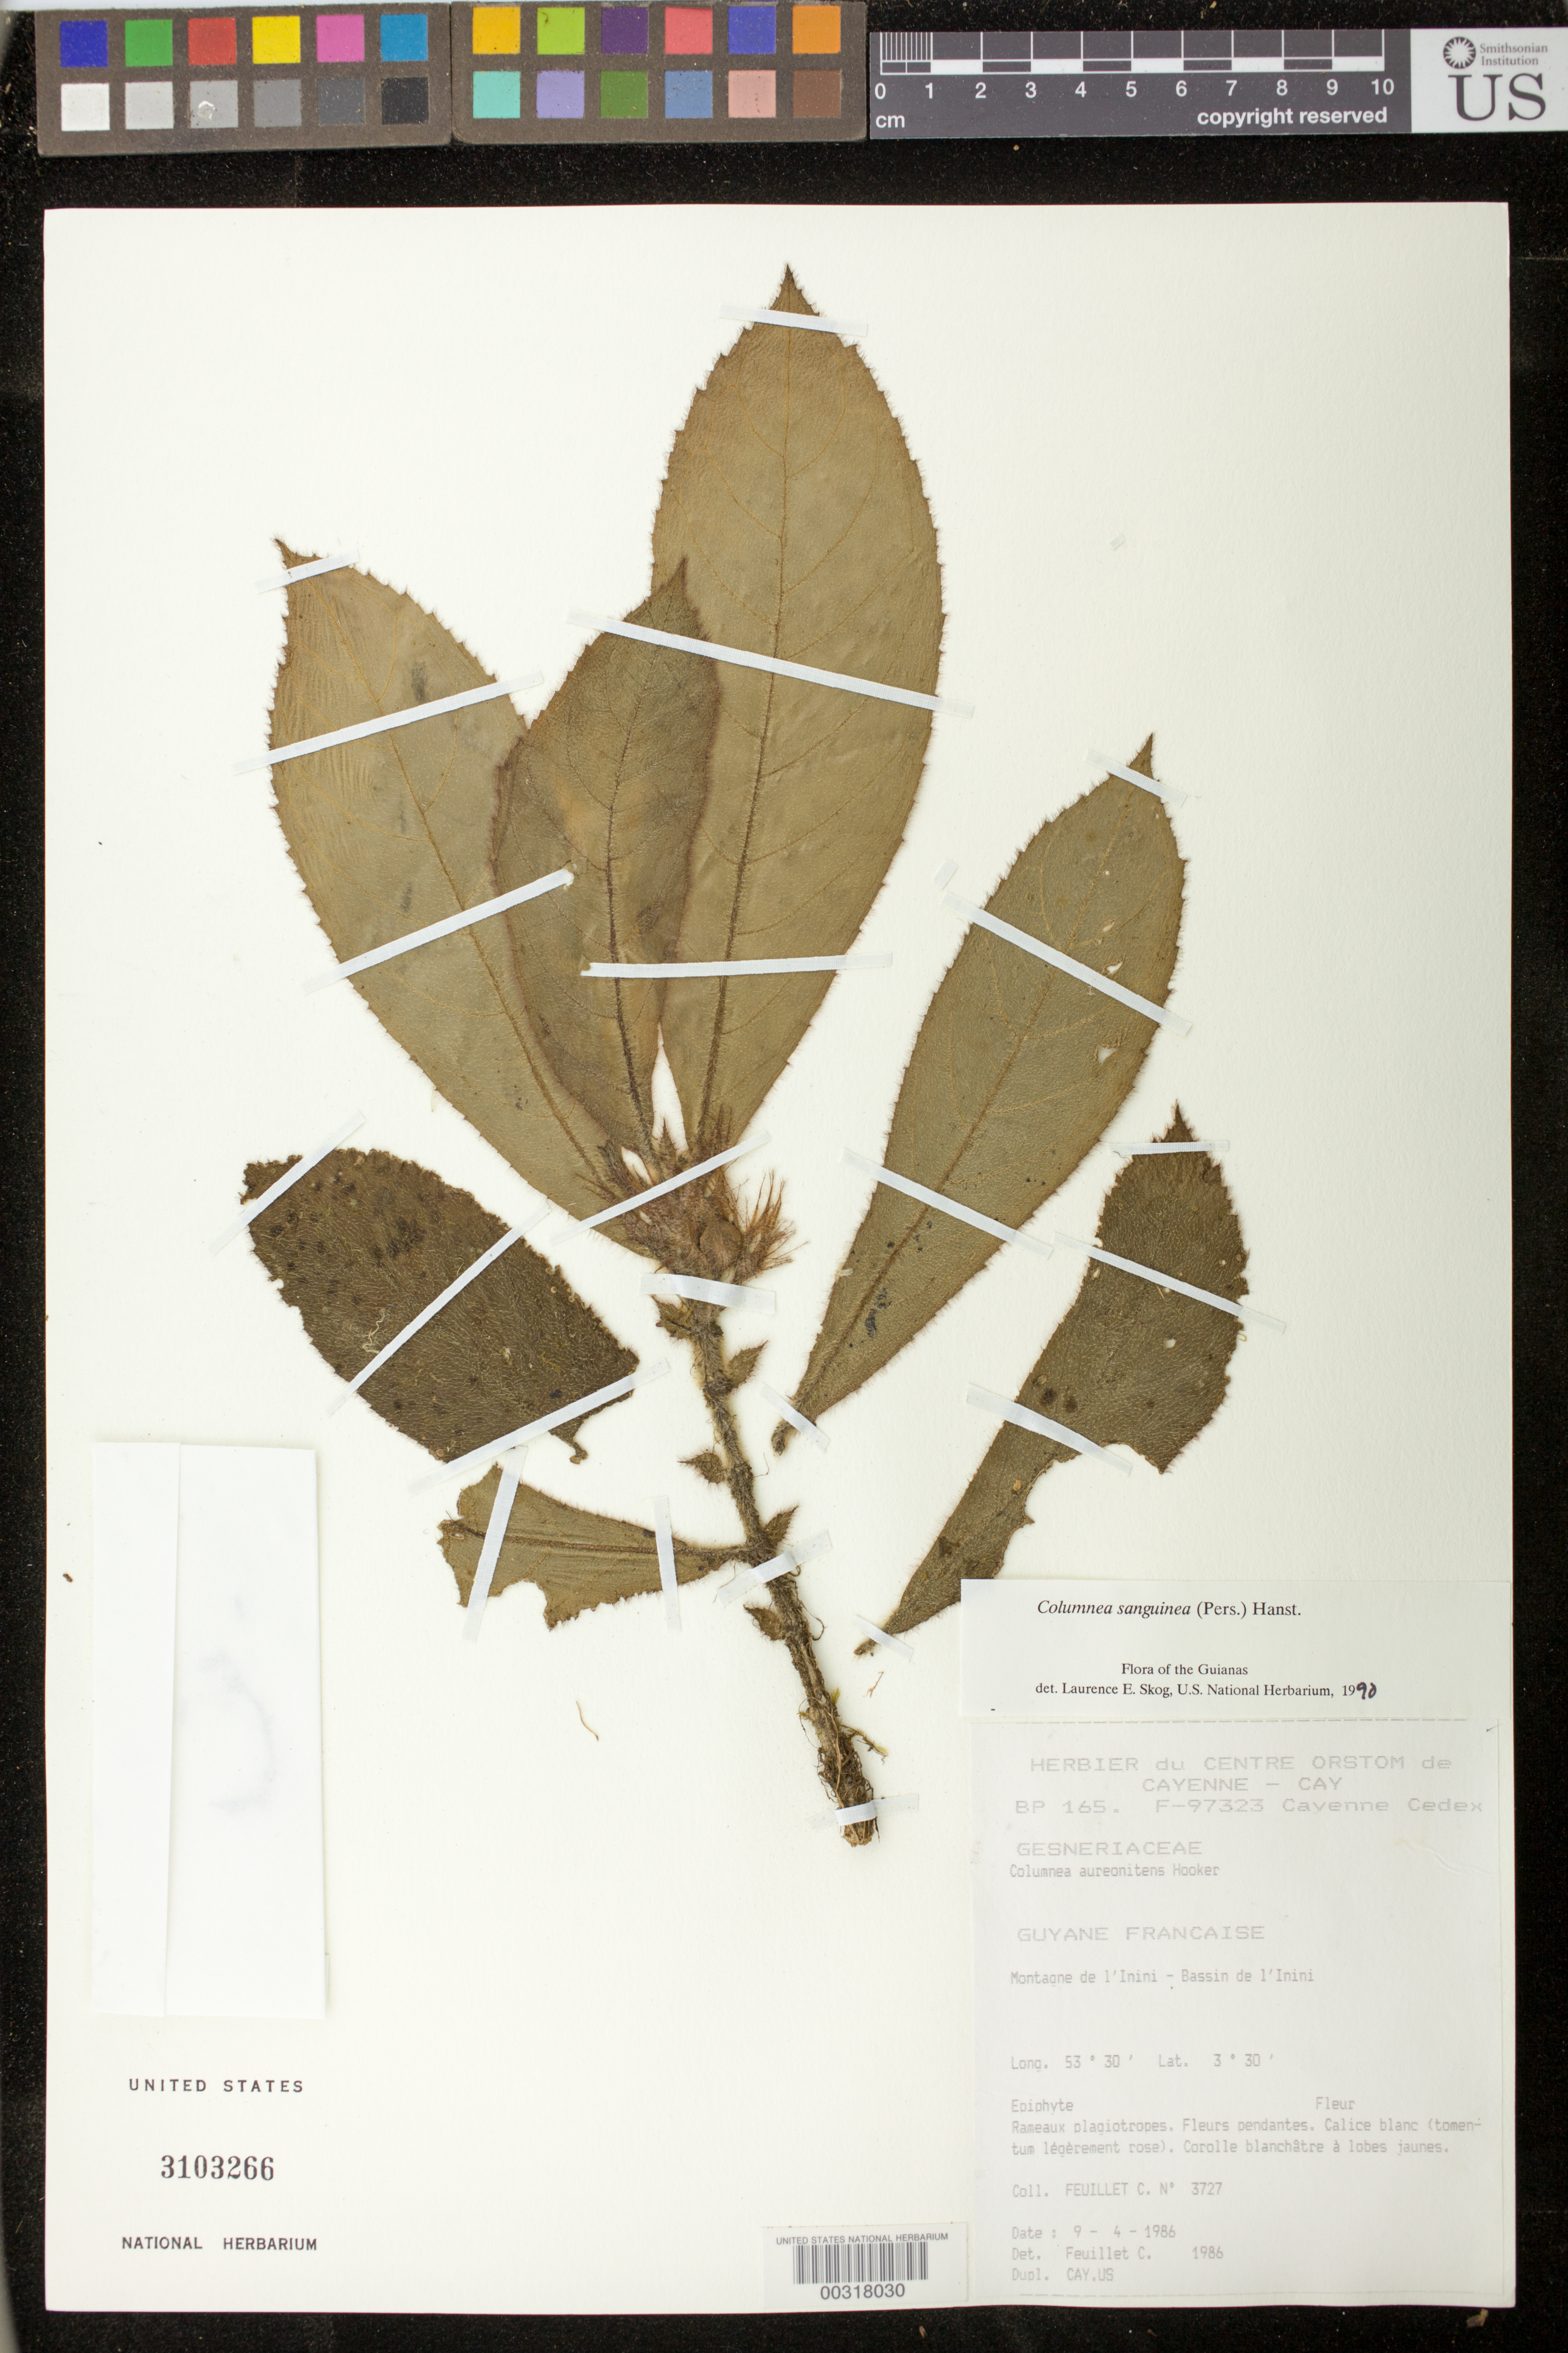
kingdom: Plantae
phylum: Tracheophyta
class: Magnoliopsida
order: Lamiales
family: Gesneriaceae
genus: Columnea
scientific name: Columnea sanguinea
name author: (Pers.) Hanst.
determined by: Skog, Laurence E.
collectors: C. Feuillet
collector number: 3727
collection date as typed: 09 Apr 1986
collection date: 1986-04-09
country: French Guiana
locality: Montagne de l'Inini, bassin de l'Inini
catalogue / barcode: US 3103266